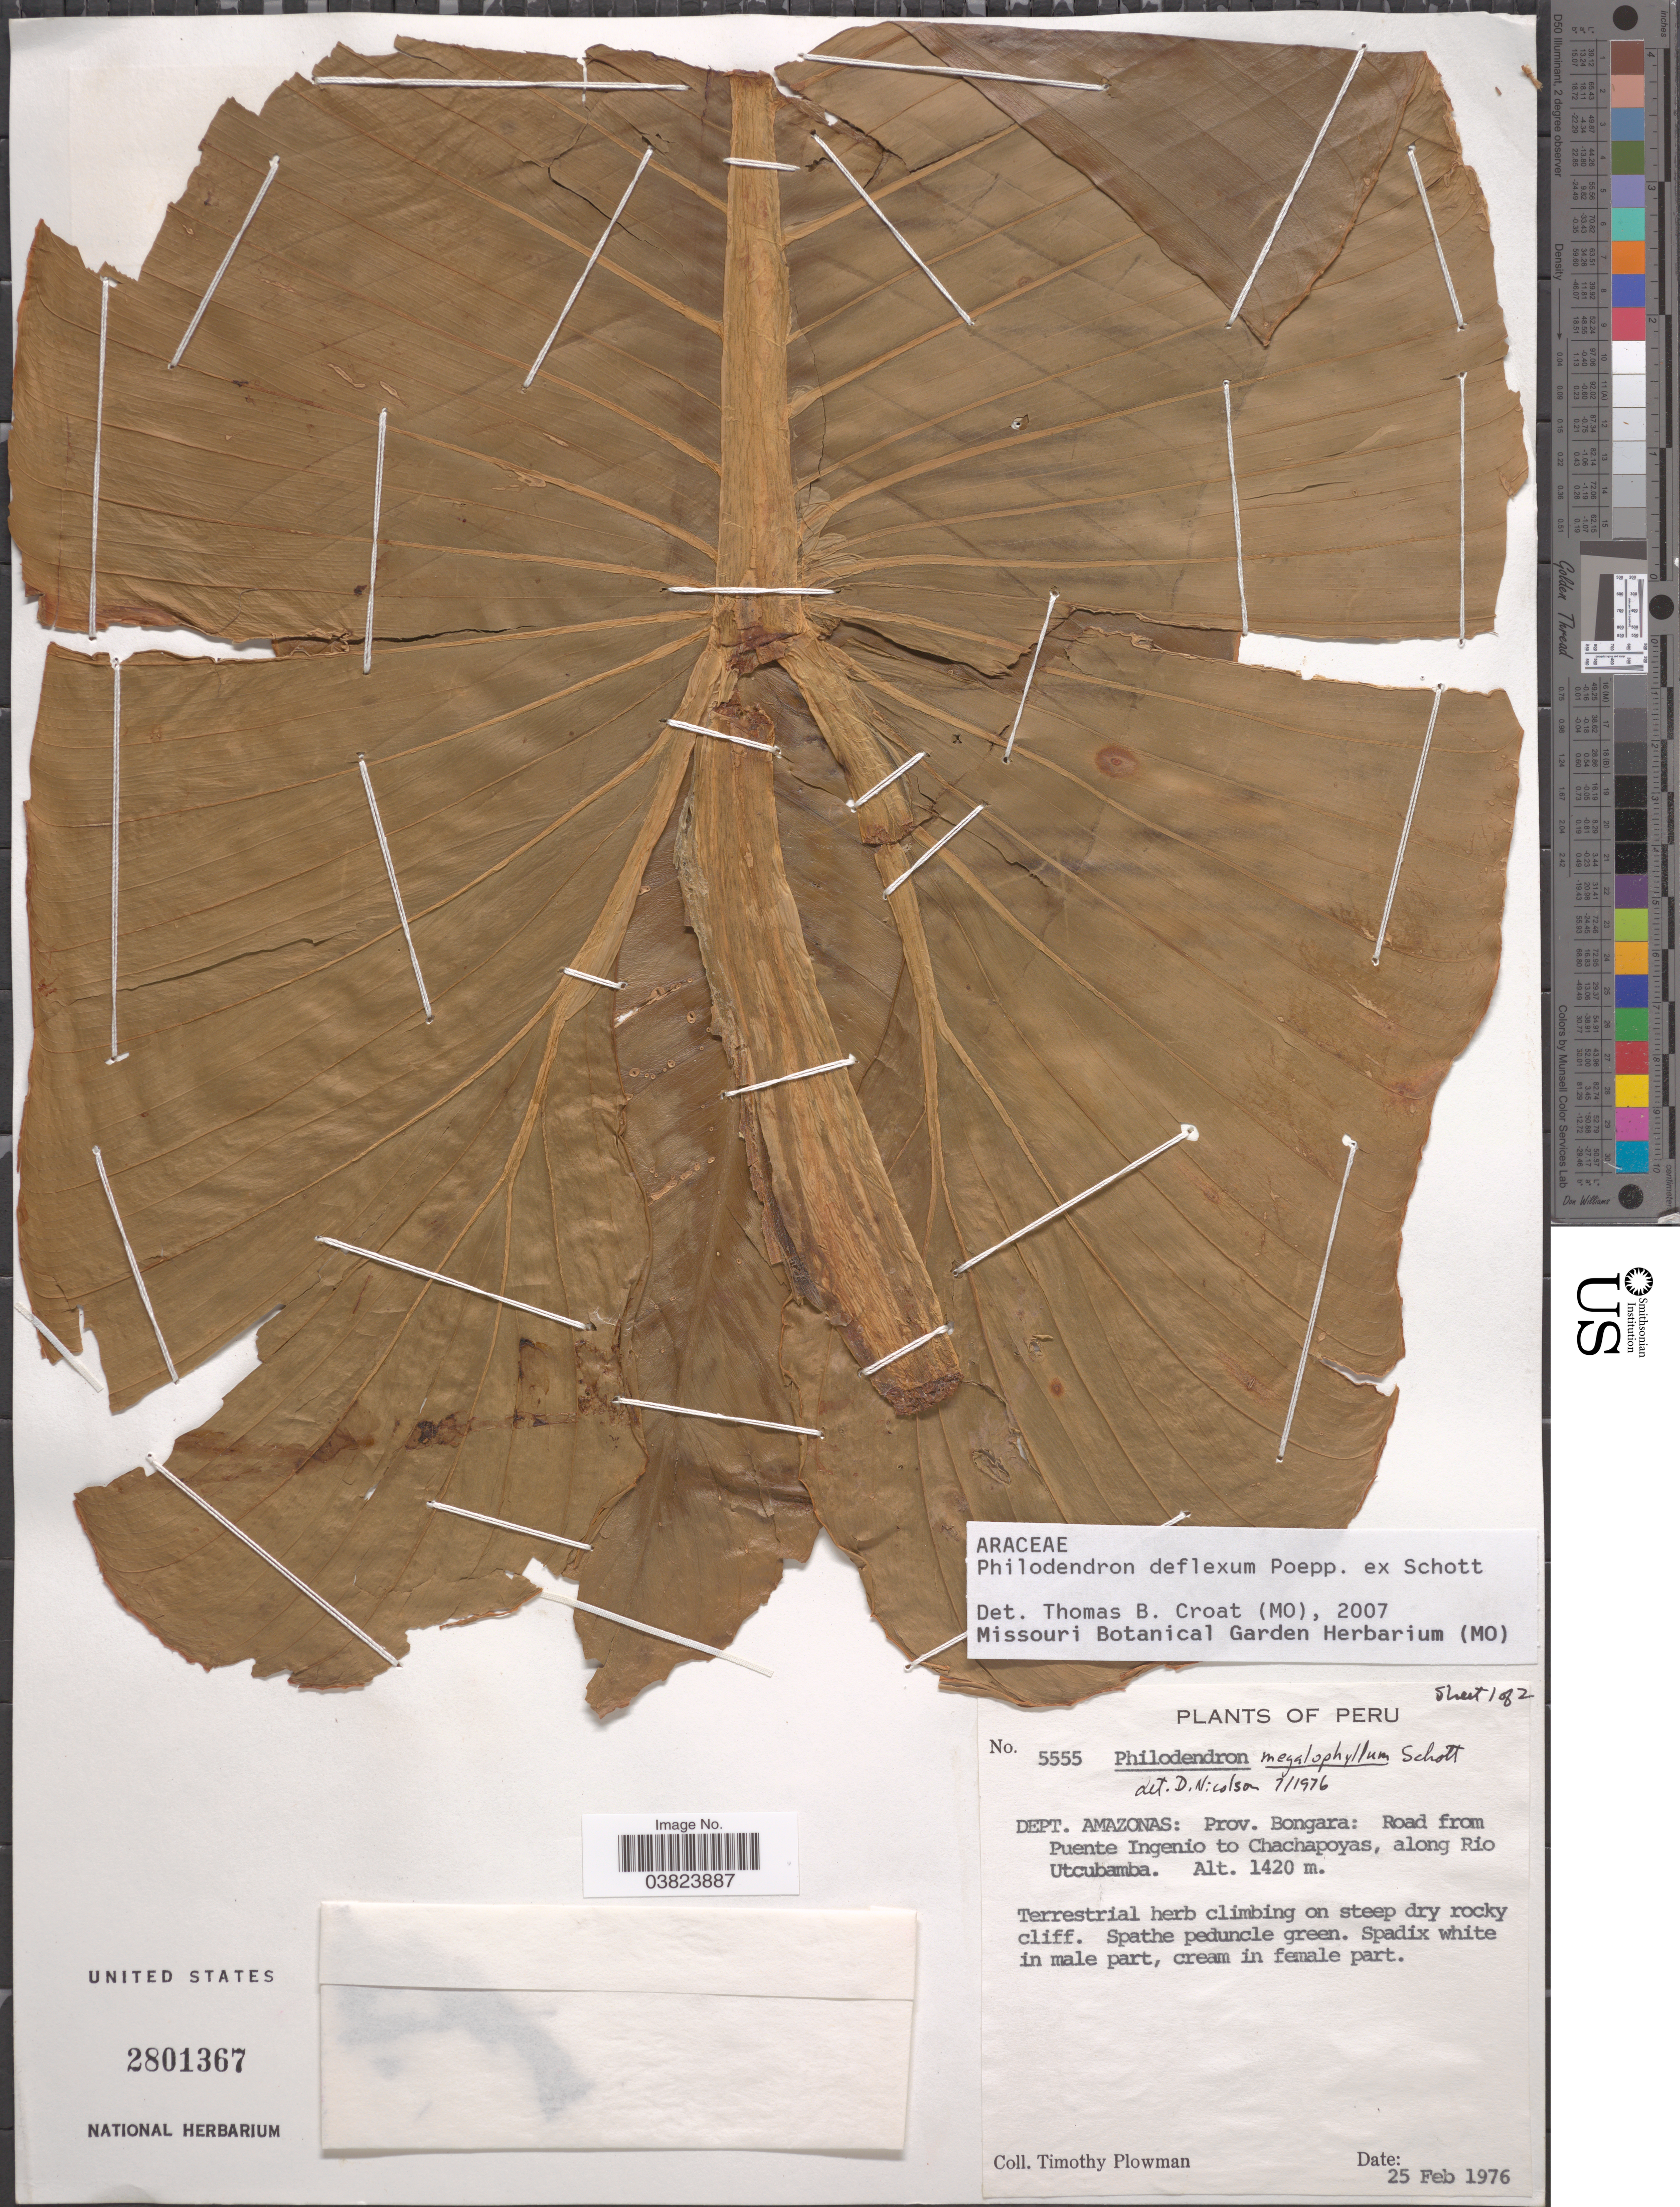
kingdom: Plantae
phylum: Tracheophyta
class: Liliopsida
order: Alismatales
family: Araceae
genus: Philodendron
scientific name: Philodendron deflexum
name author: Poepp. ex Schott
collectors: T. Plowman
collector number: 5555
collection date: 1976-02-25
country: Peru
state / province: Amazonas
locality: Dept. Amazonas: Prov. Bongara: Road from Puente Ingenio to Chachapoyas, along Río Utcubamba.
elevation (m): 1420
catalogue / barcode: US 2801367